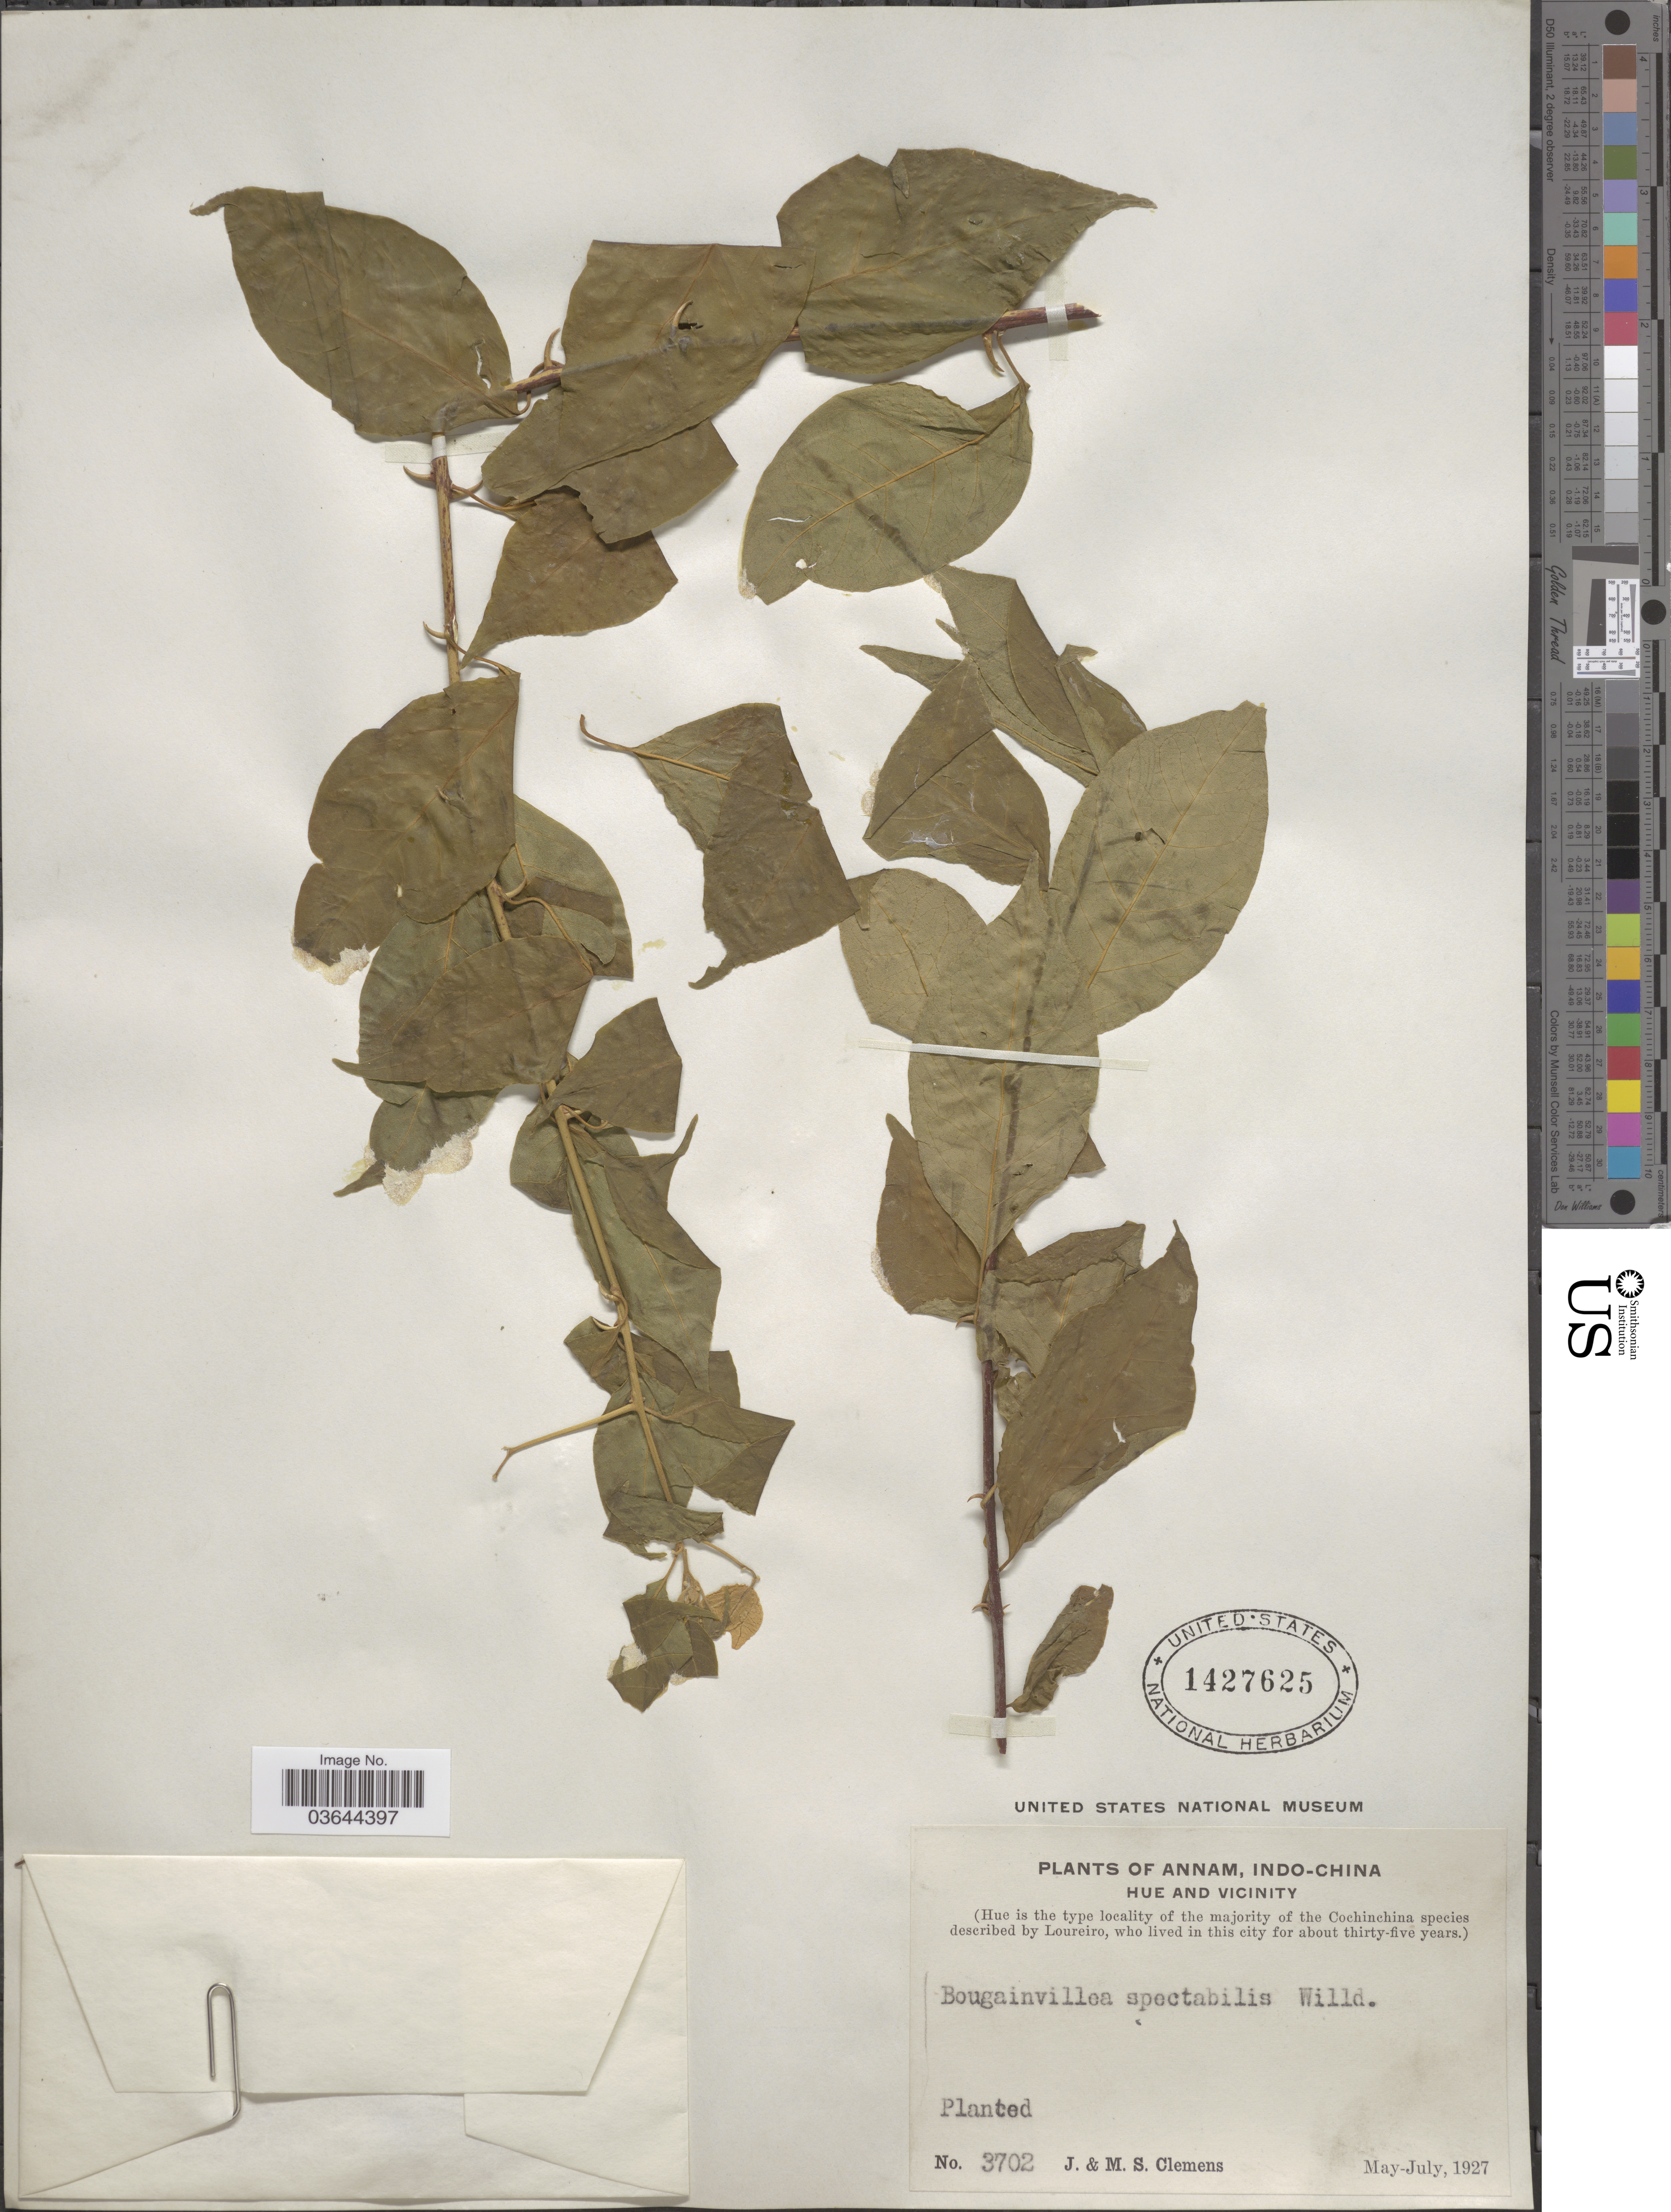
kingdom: Plantae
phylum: Tracheophyta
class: Magnoliopsida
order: Caryophyllales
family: Nyctaginaceae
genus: Bougainvillea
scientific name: Bougainvillea spectabilis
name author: Willd.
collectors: J. Clemens & M. S. Clemens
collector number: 3702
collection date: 1927-05/1927-07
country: Vietnam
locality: Annam, Indo-china. Hue and vicinity. Planted.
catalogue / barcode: US 1427625